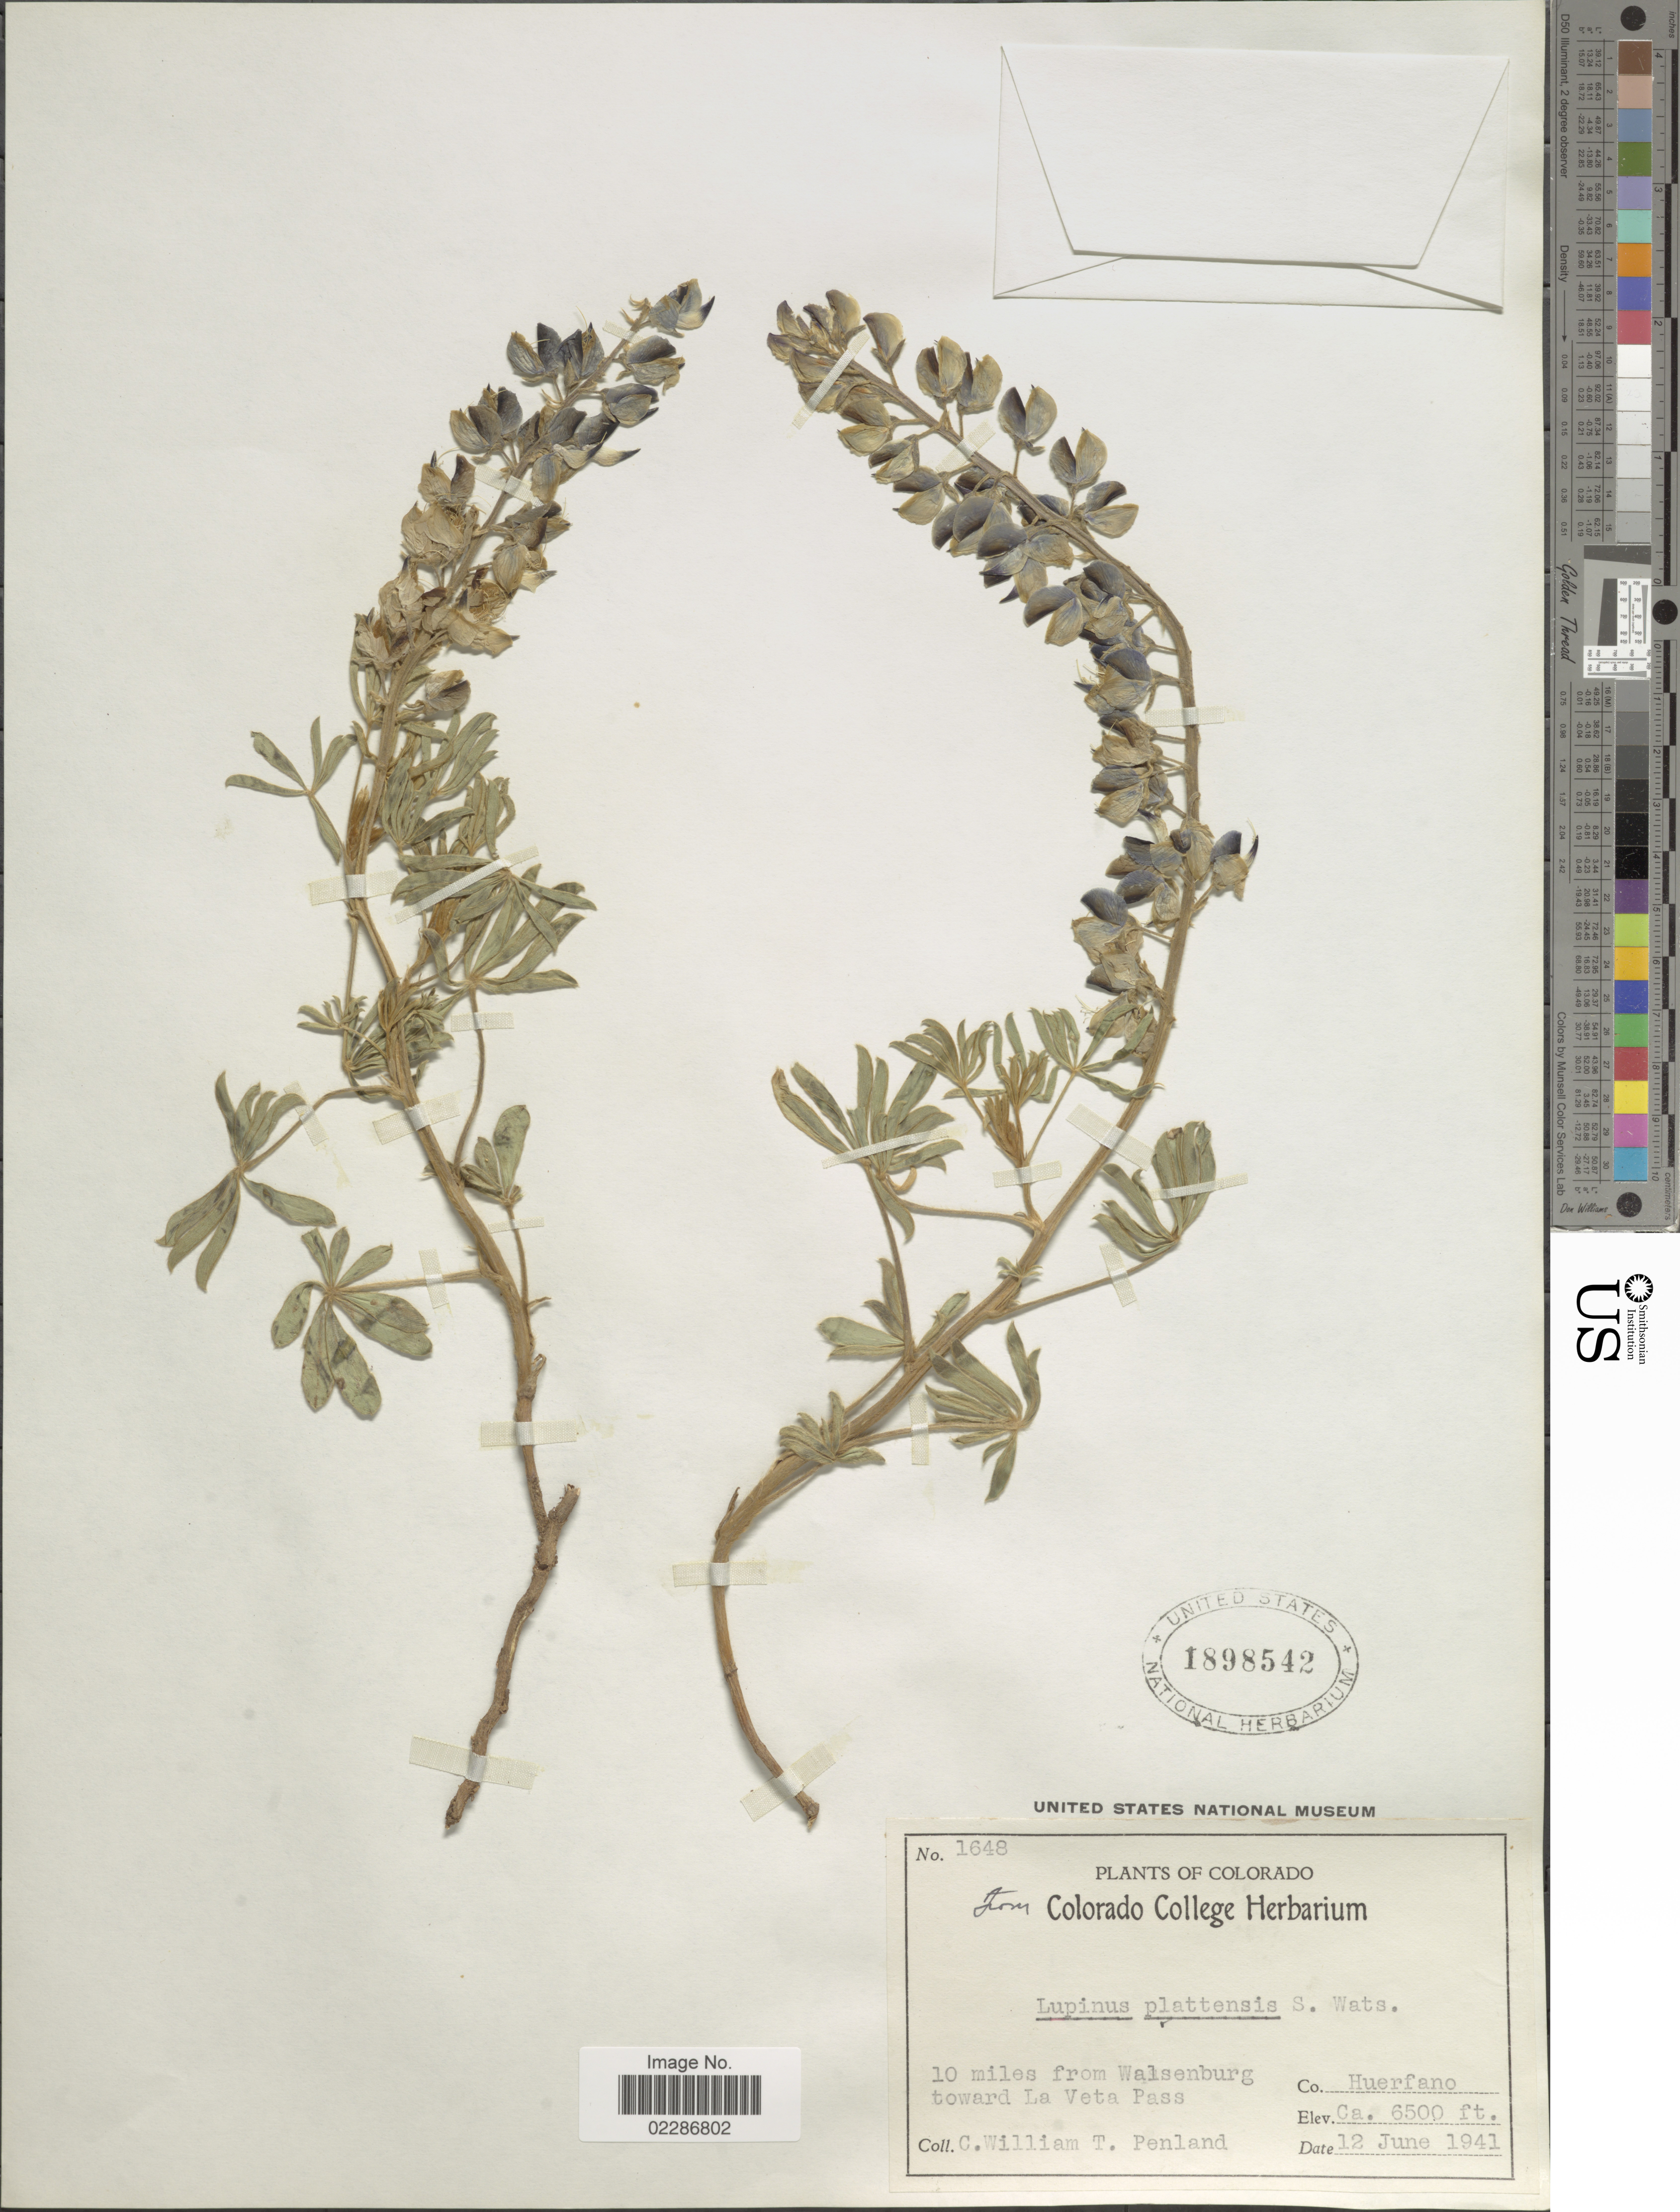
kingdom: Plantae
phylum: Tracheophyta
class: Magnoliopsida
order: Fabales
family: Fabaceae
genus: Lupinus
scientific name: Lupinus plattensis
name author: S. Watson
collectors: C. William & T. Penland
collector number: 1648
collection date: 1941-06-12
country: United States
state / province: Colorado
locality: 10 miles from Walsenburg toward La Veta Pass Co Huerfano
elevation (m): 1981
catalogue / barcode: US 1898542